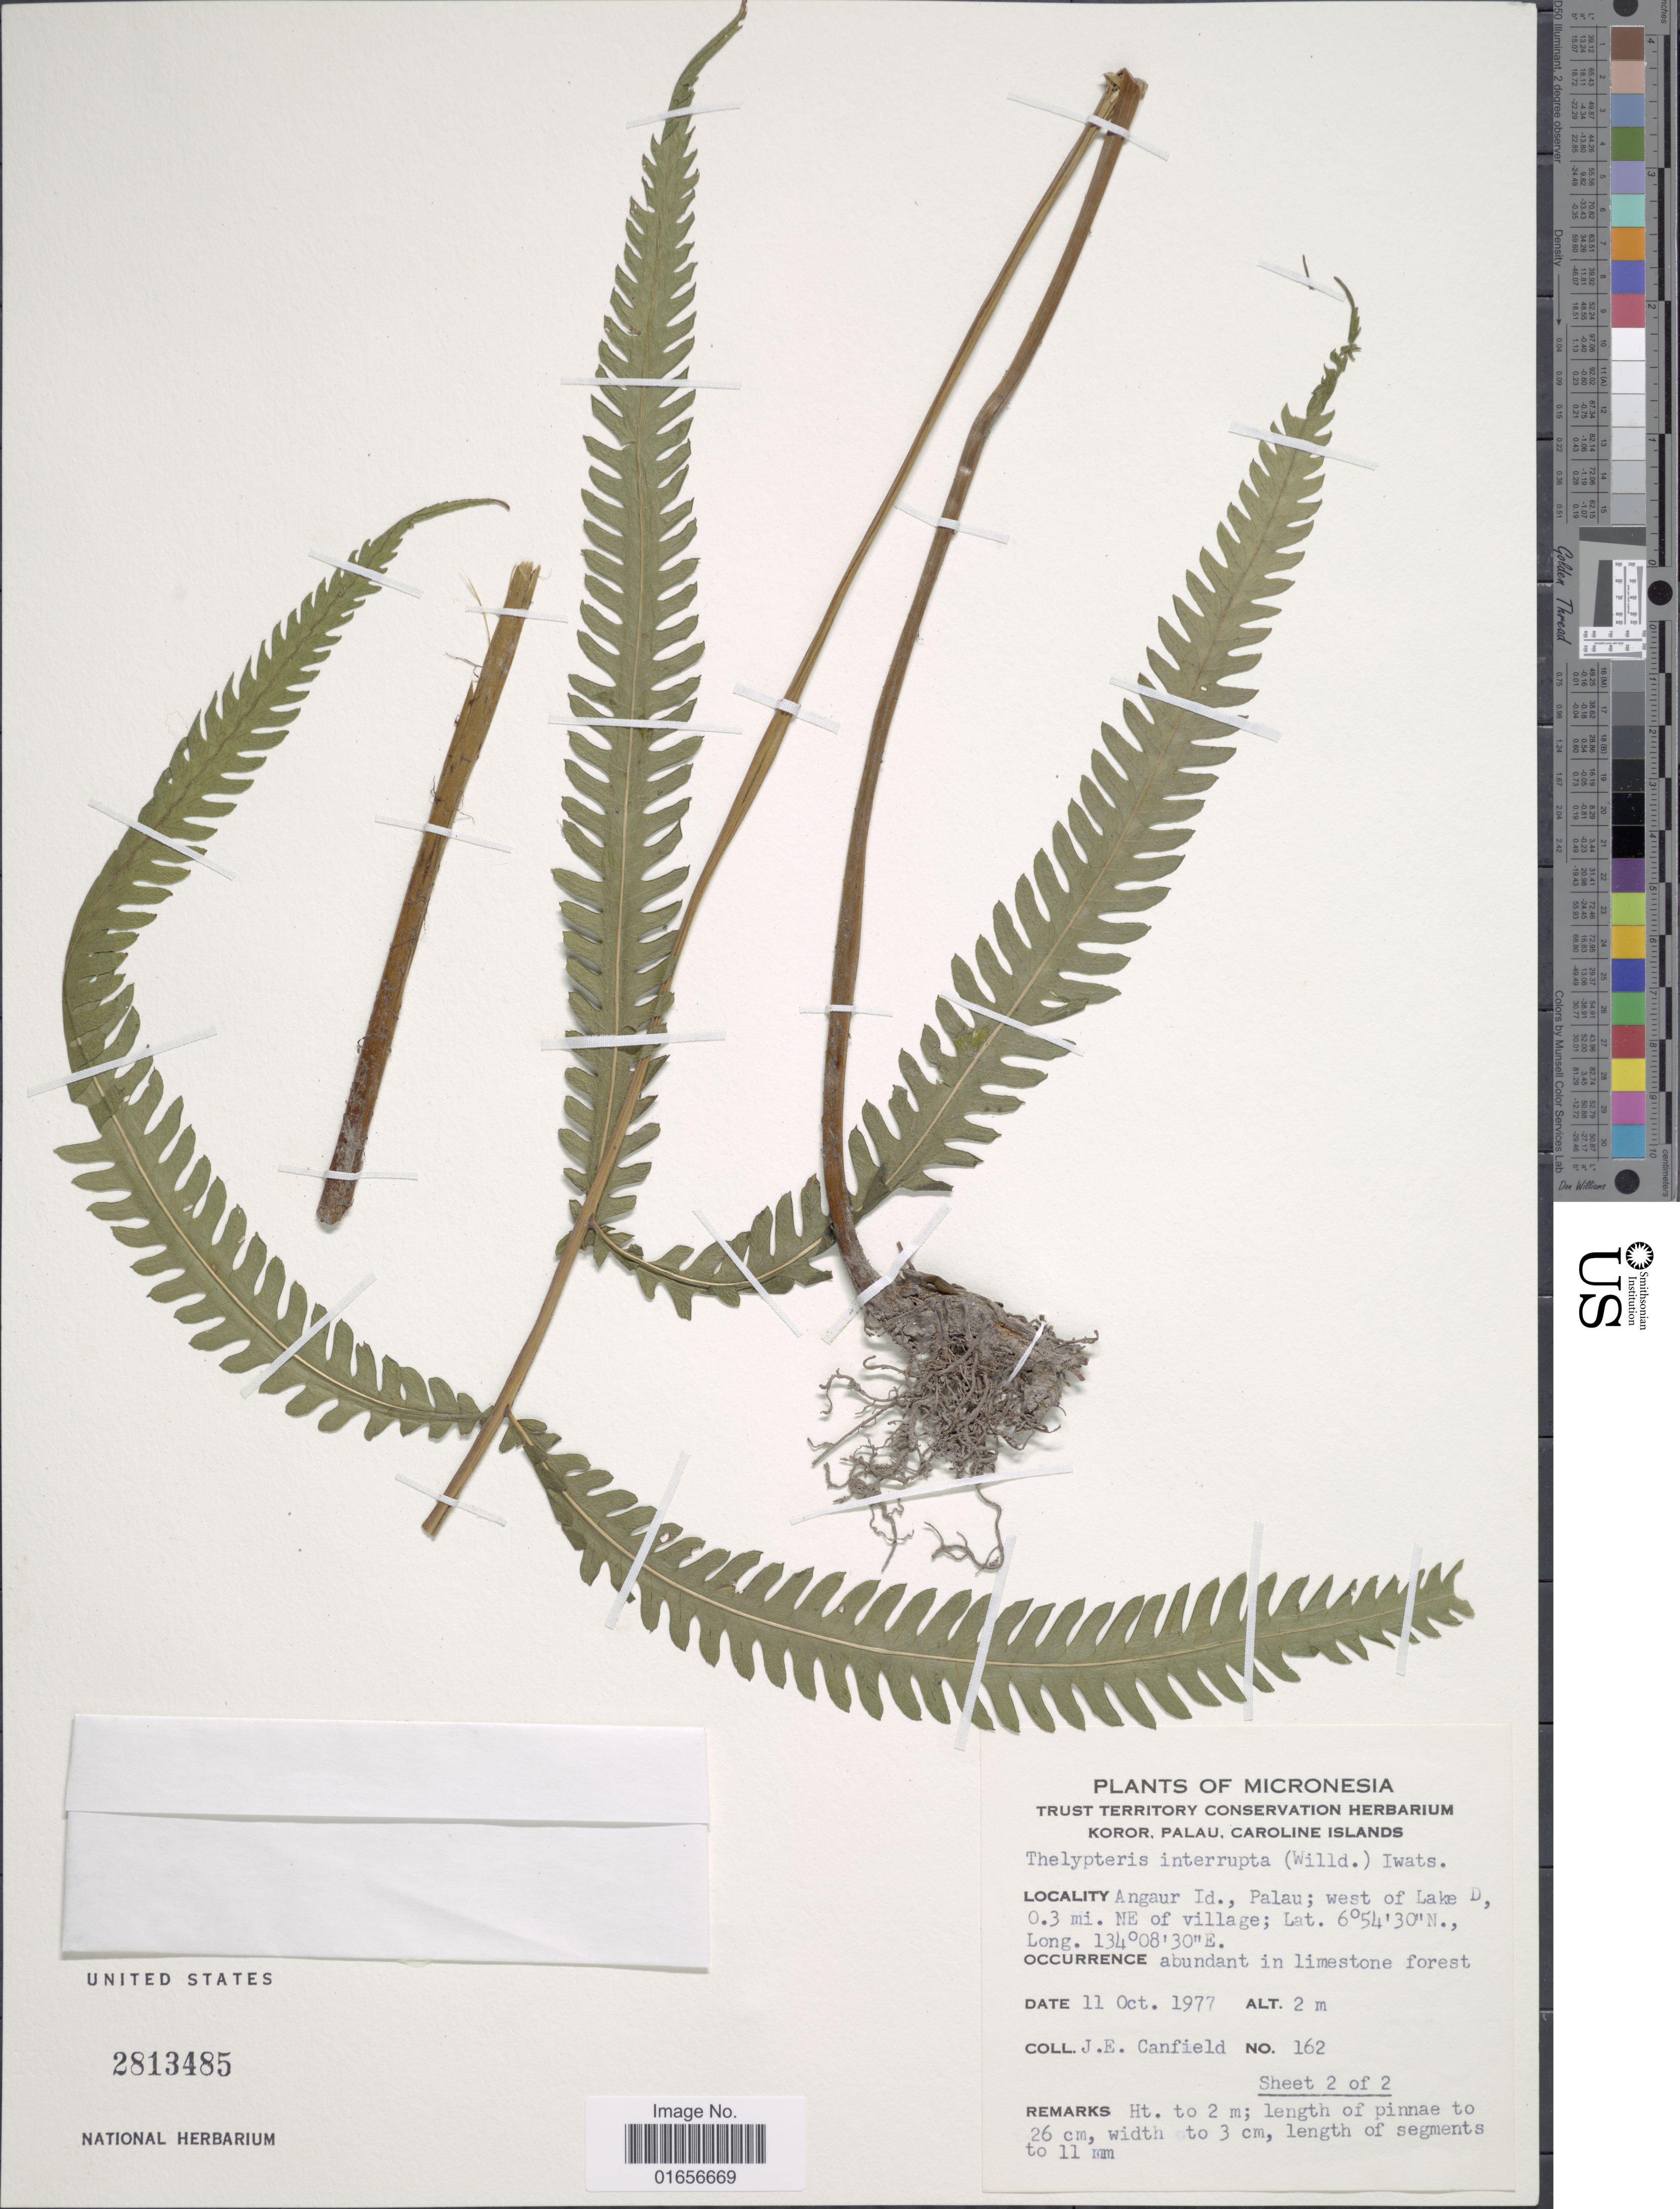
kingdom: Plantae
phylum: Tracheophyta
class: Polypodiopsida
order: Polypodiales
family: Thelypteridaceae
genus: Amphineuron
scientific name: Amphineuron opulentum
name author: (Kaulf.) Holttum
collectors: J. E. Canfield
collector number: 162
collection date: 1977-10-11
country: Micronesia, Federated States of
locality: Micronesia, Angaur Id., Palau; west of Lake D, 0.3 mi. NE of village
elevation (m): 2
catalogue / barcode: US 2813485